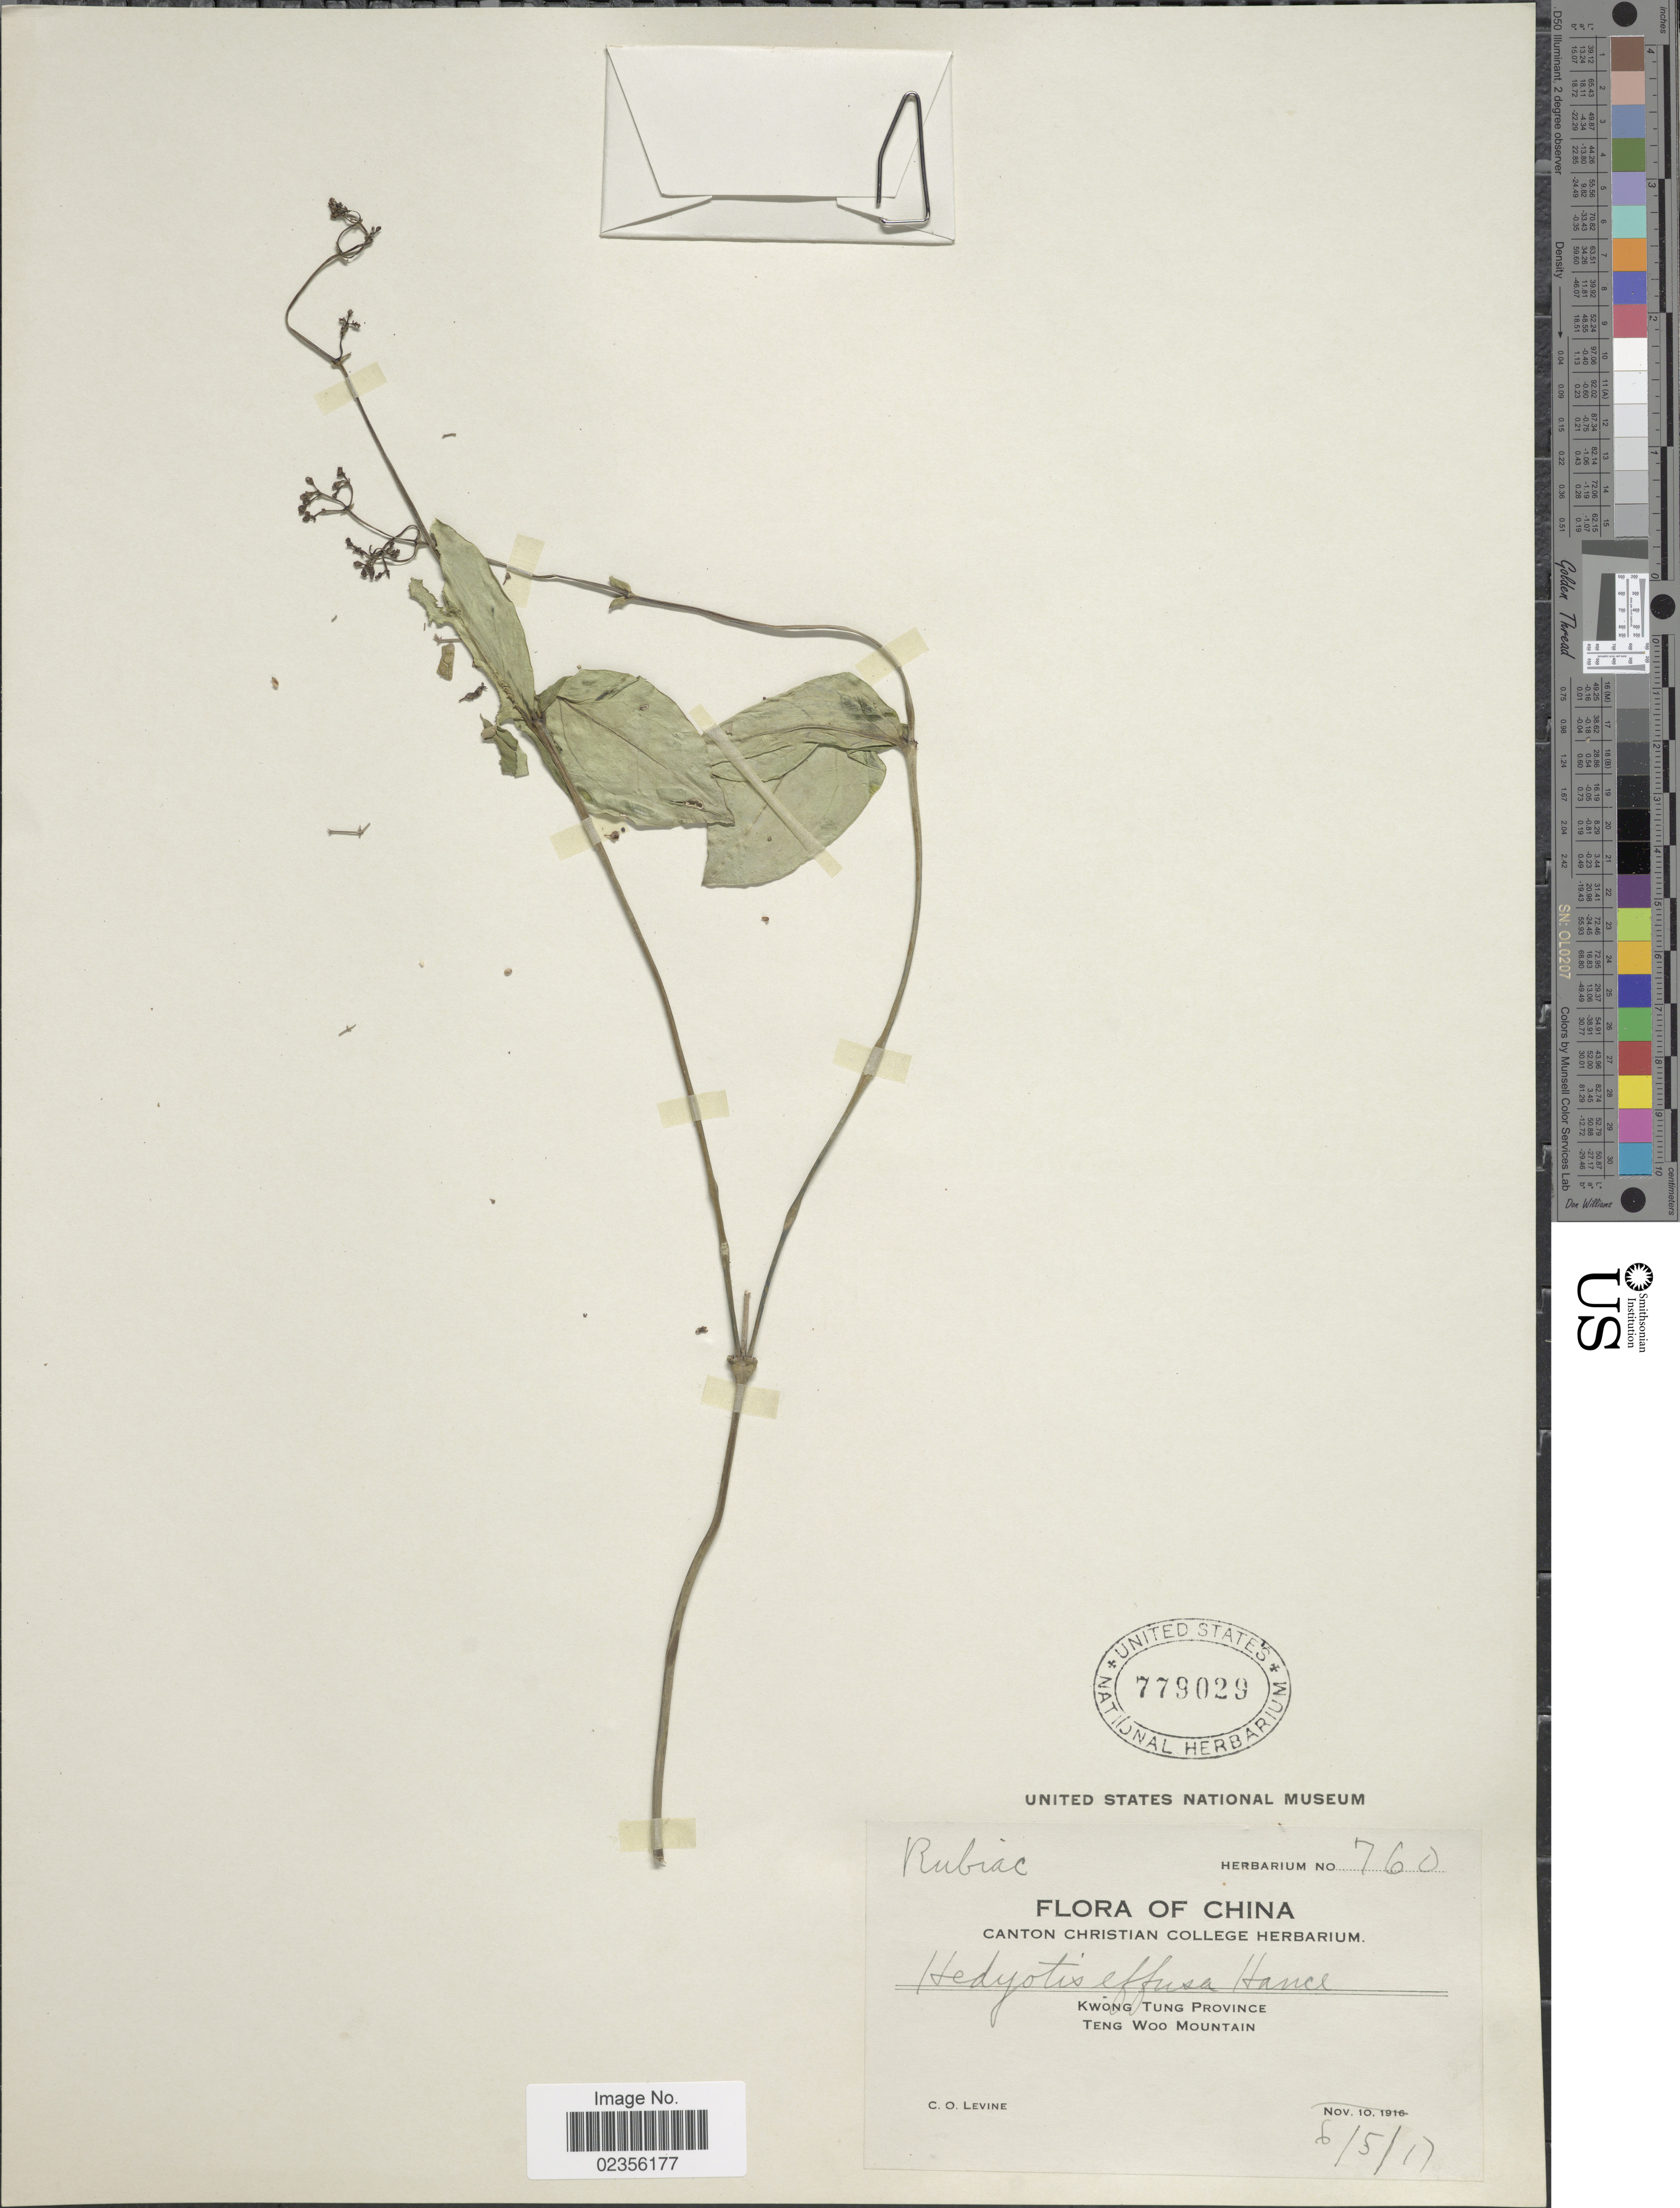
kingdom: Plantae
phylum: Tracheophyta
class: Magnoliopsida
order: Gentianales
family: Rubiaceae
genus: Hedyotis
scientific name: Hedyotis effusa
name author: Hance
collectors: C. O. Levine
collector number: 760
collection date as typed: Transcribed d/m/y: 6/5/17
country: China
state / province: Guangdong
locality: Kwong Tung Province. Teng Woo Mountain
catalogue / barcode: US 779029